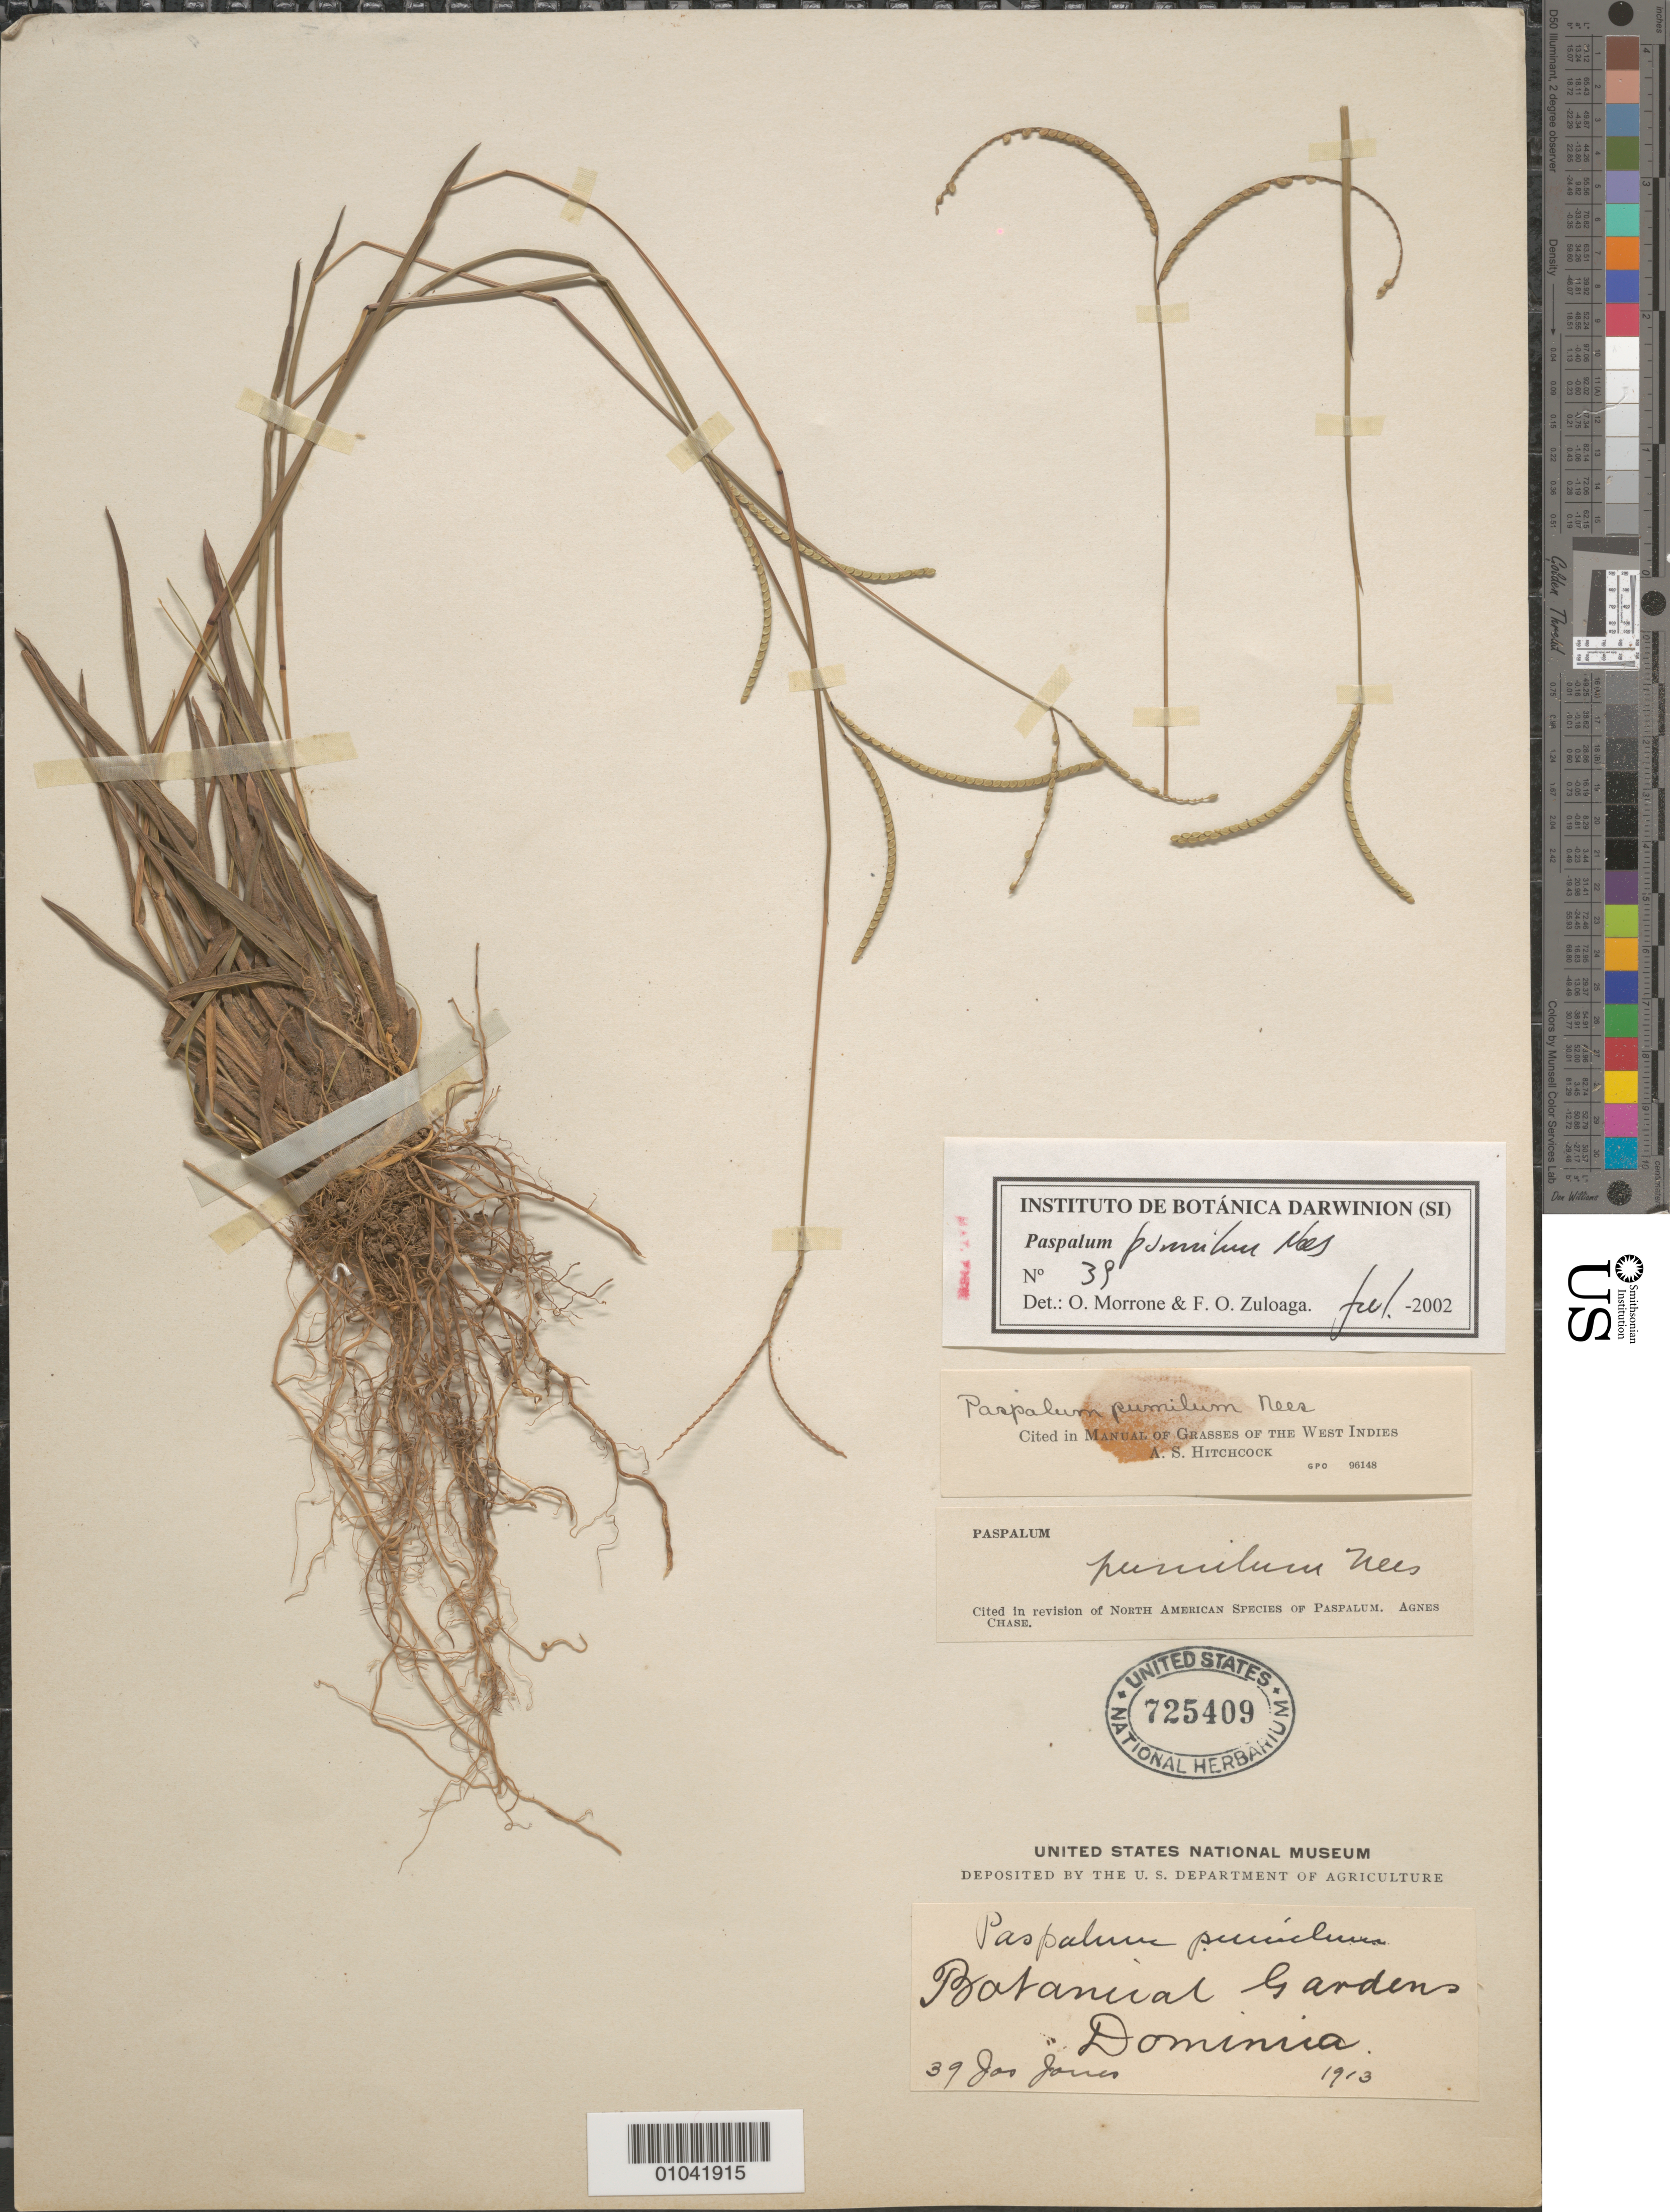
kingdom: Plantae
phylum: Tracheophyta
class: Liliopsida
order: Poales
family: Poaceae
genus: Paspalum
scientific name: Paspalum pumilum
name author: Nees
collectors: J. Jones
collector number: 39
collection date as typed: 1913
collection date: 1913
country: Dominica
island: Dominica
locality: Botanical Gardens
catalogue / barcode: US 725409